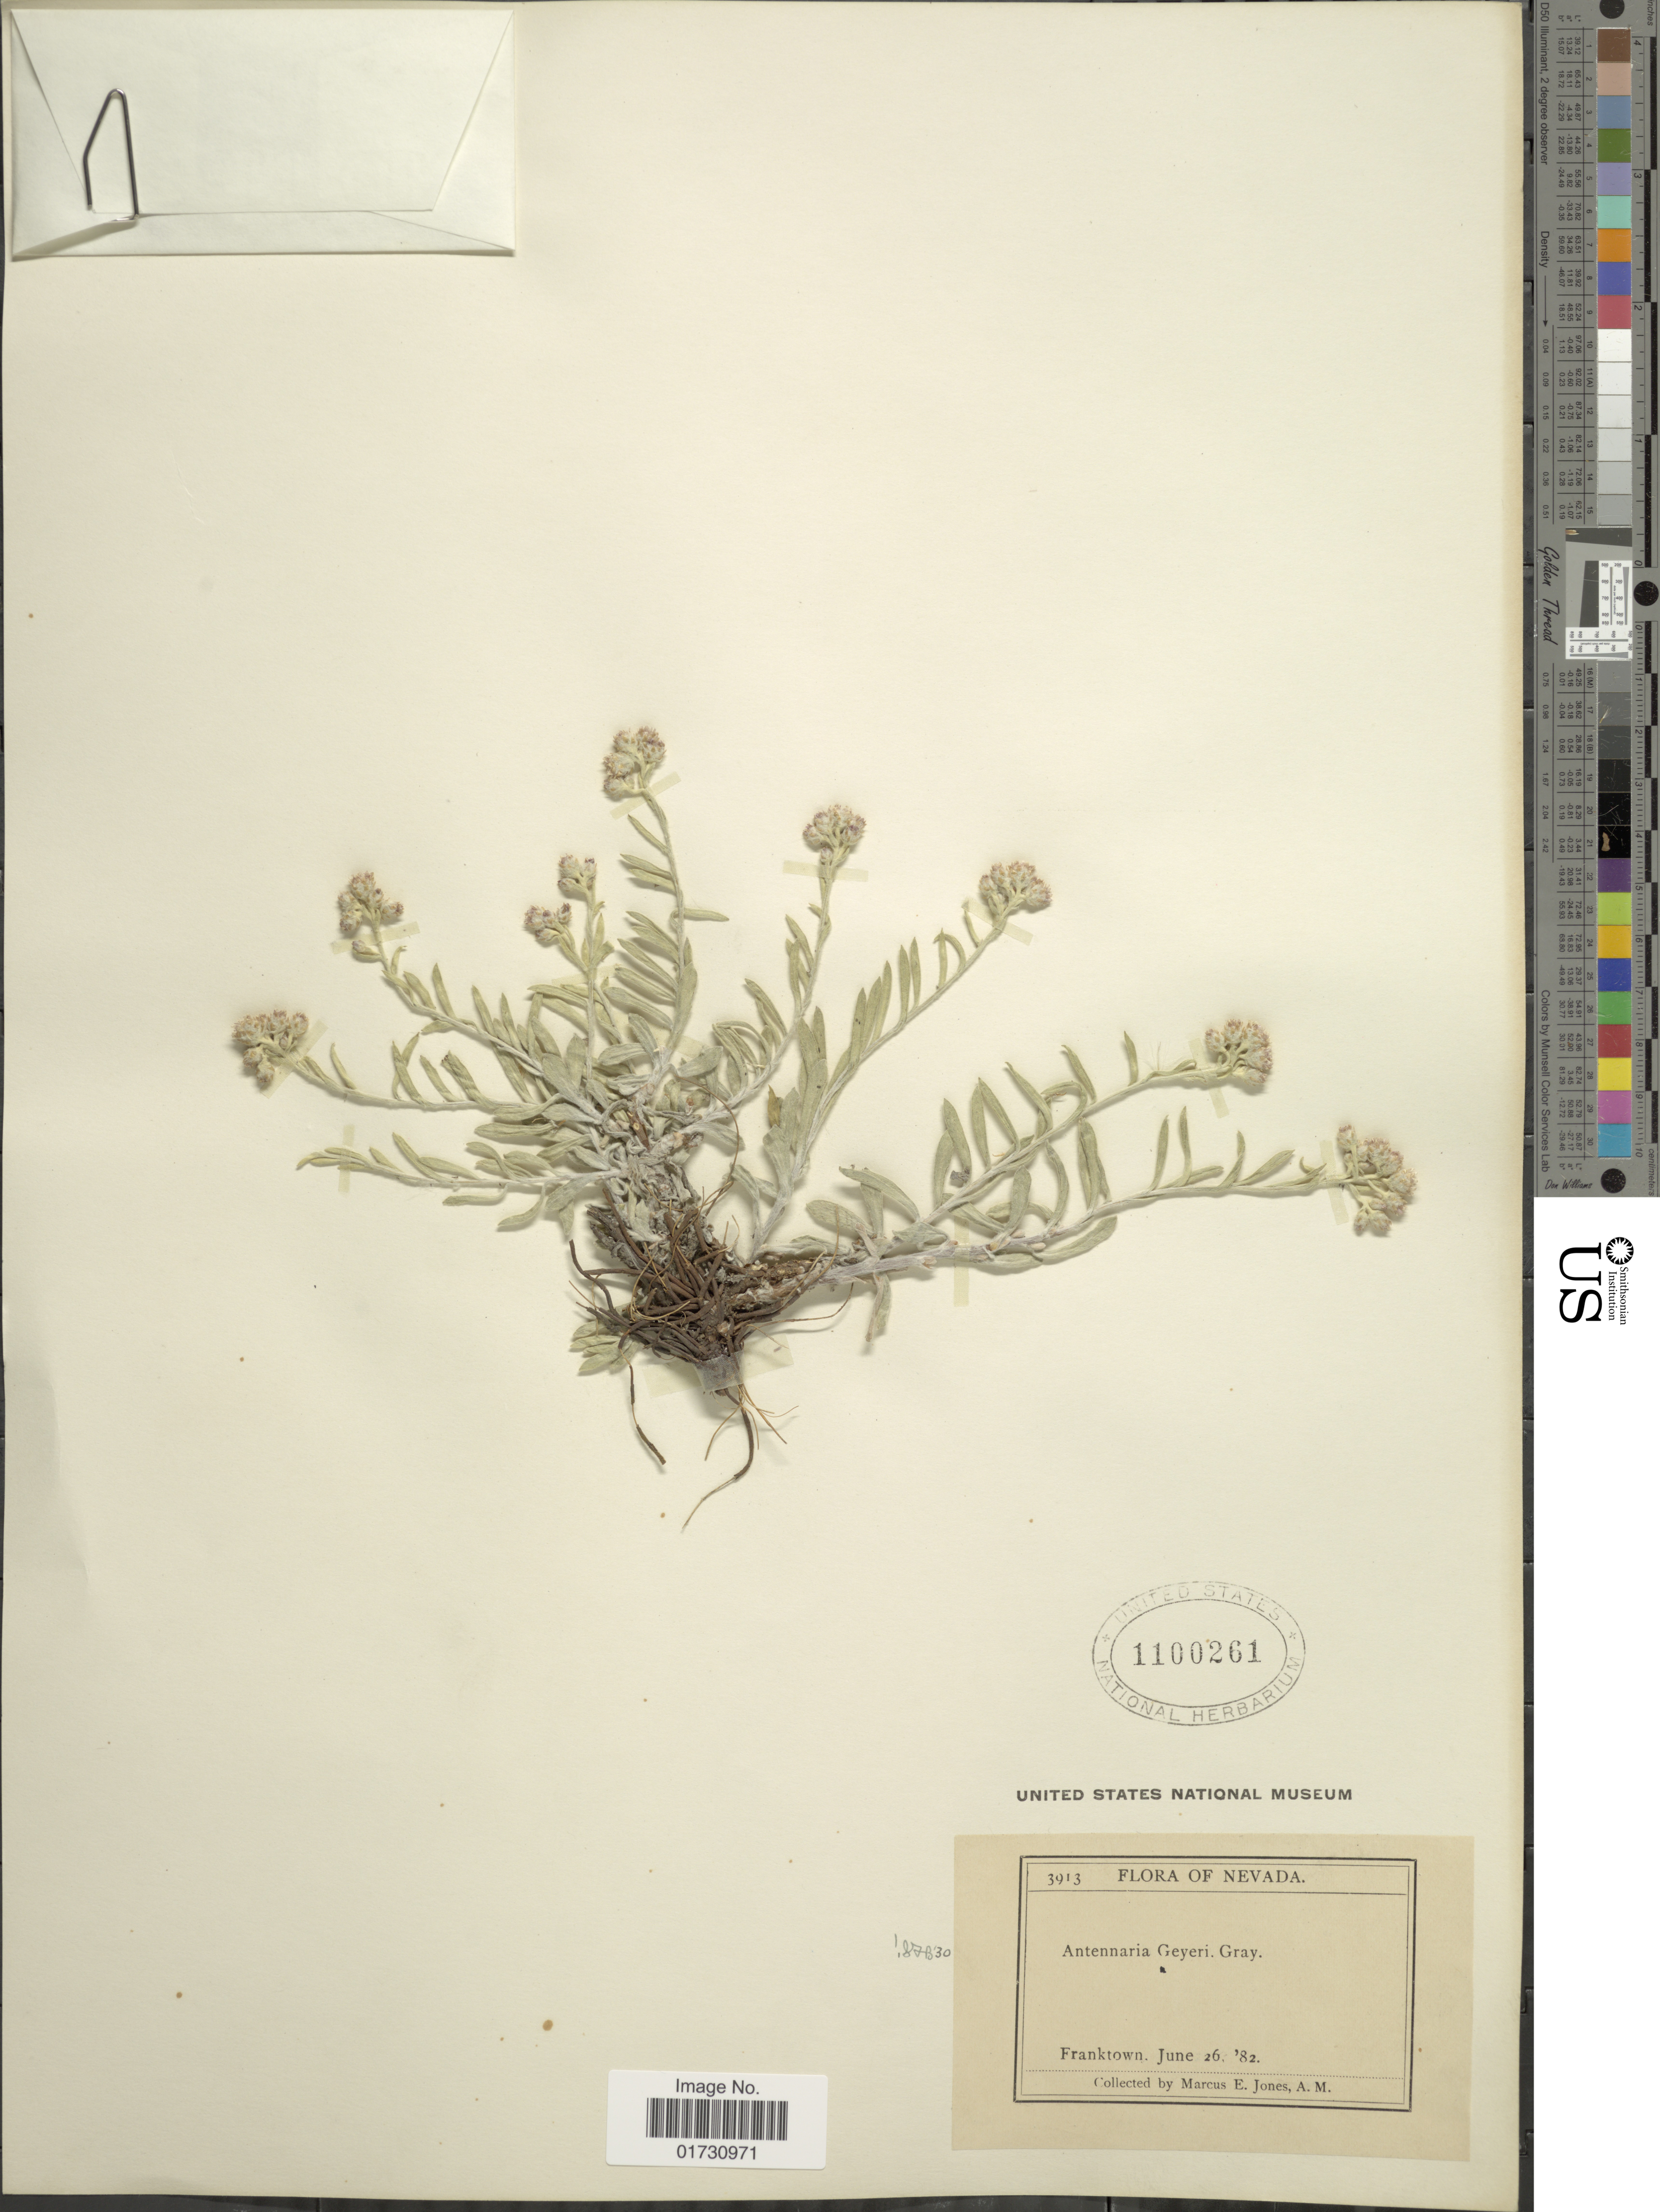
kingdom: Plantae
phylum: Tracheophyta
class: Magnoliopsida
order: Asterales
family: Asteraceae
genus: Antennaria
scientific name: Antennaria geyeri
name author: A. Gray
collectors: M. E. Jones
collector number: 3913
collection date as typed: Transcribed d/m/y: 26/6/82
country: United States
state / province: Nevada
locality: Franktown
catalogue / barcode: US 1100261